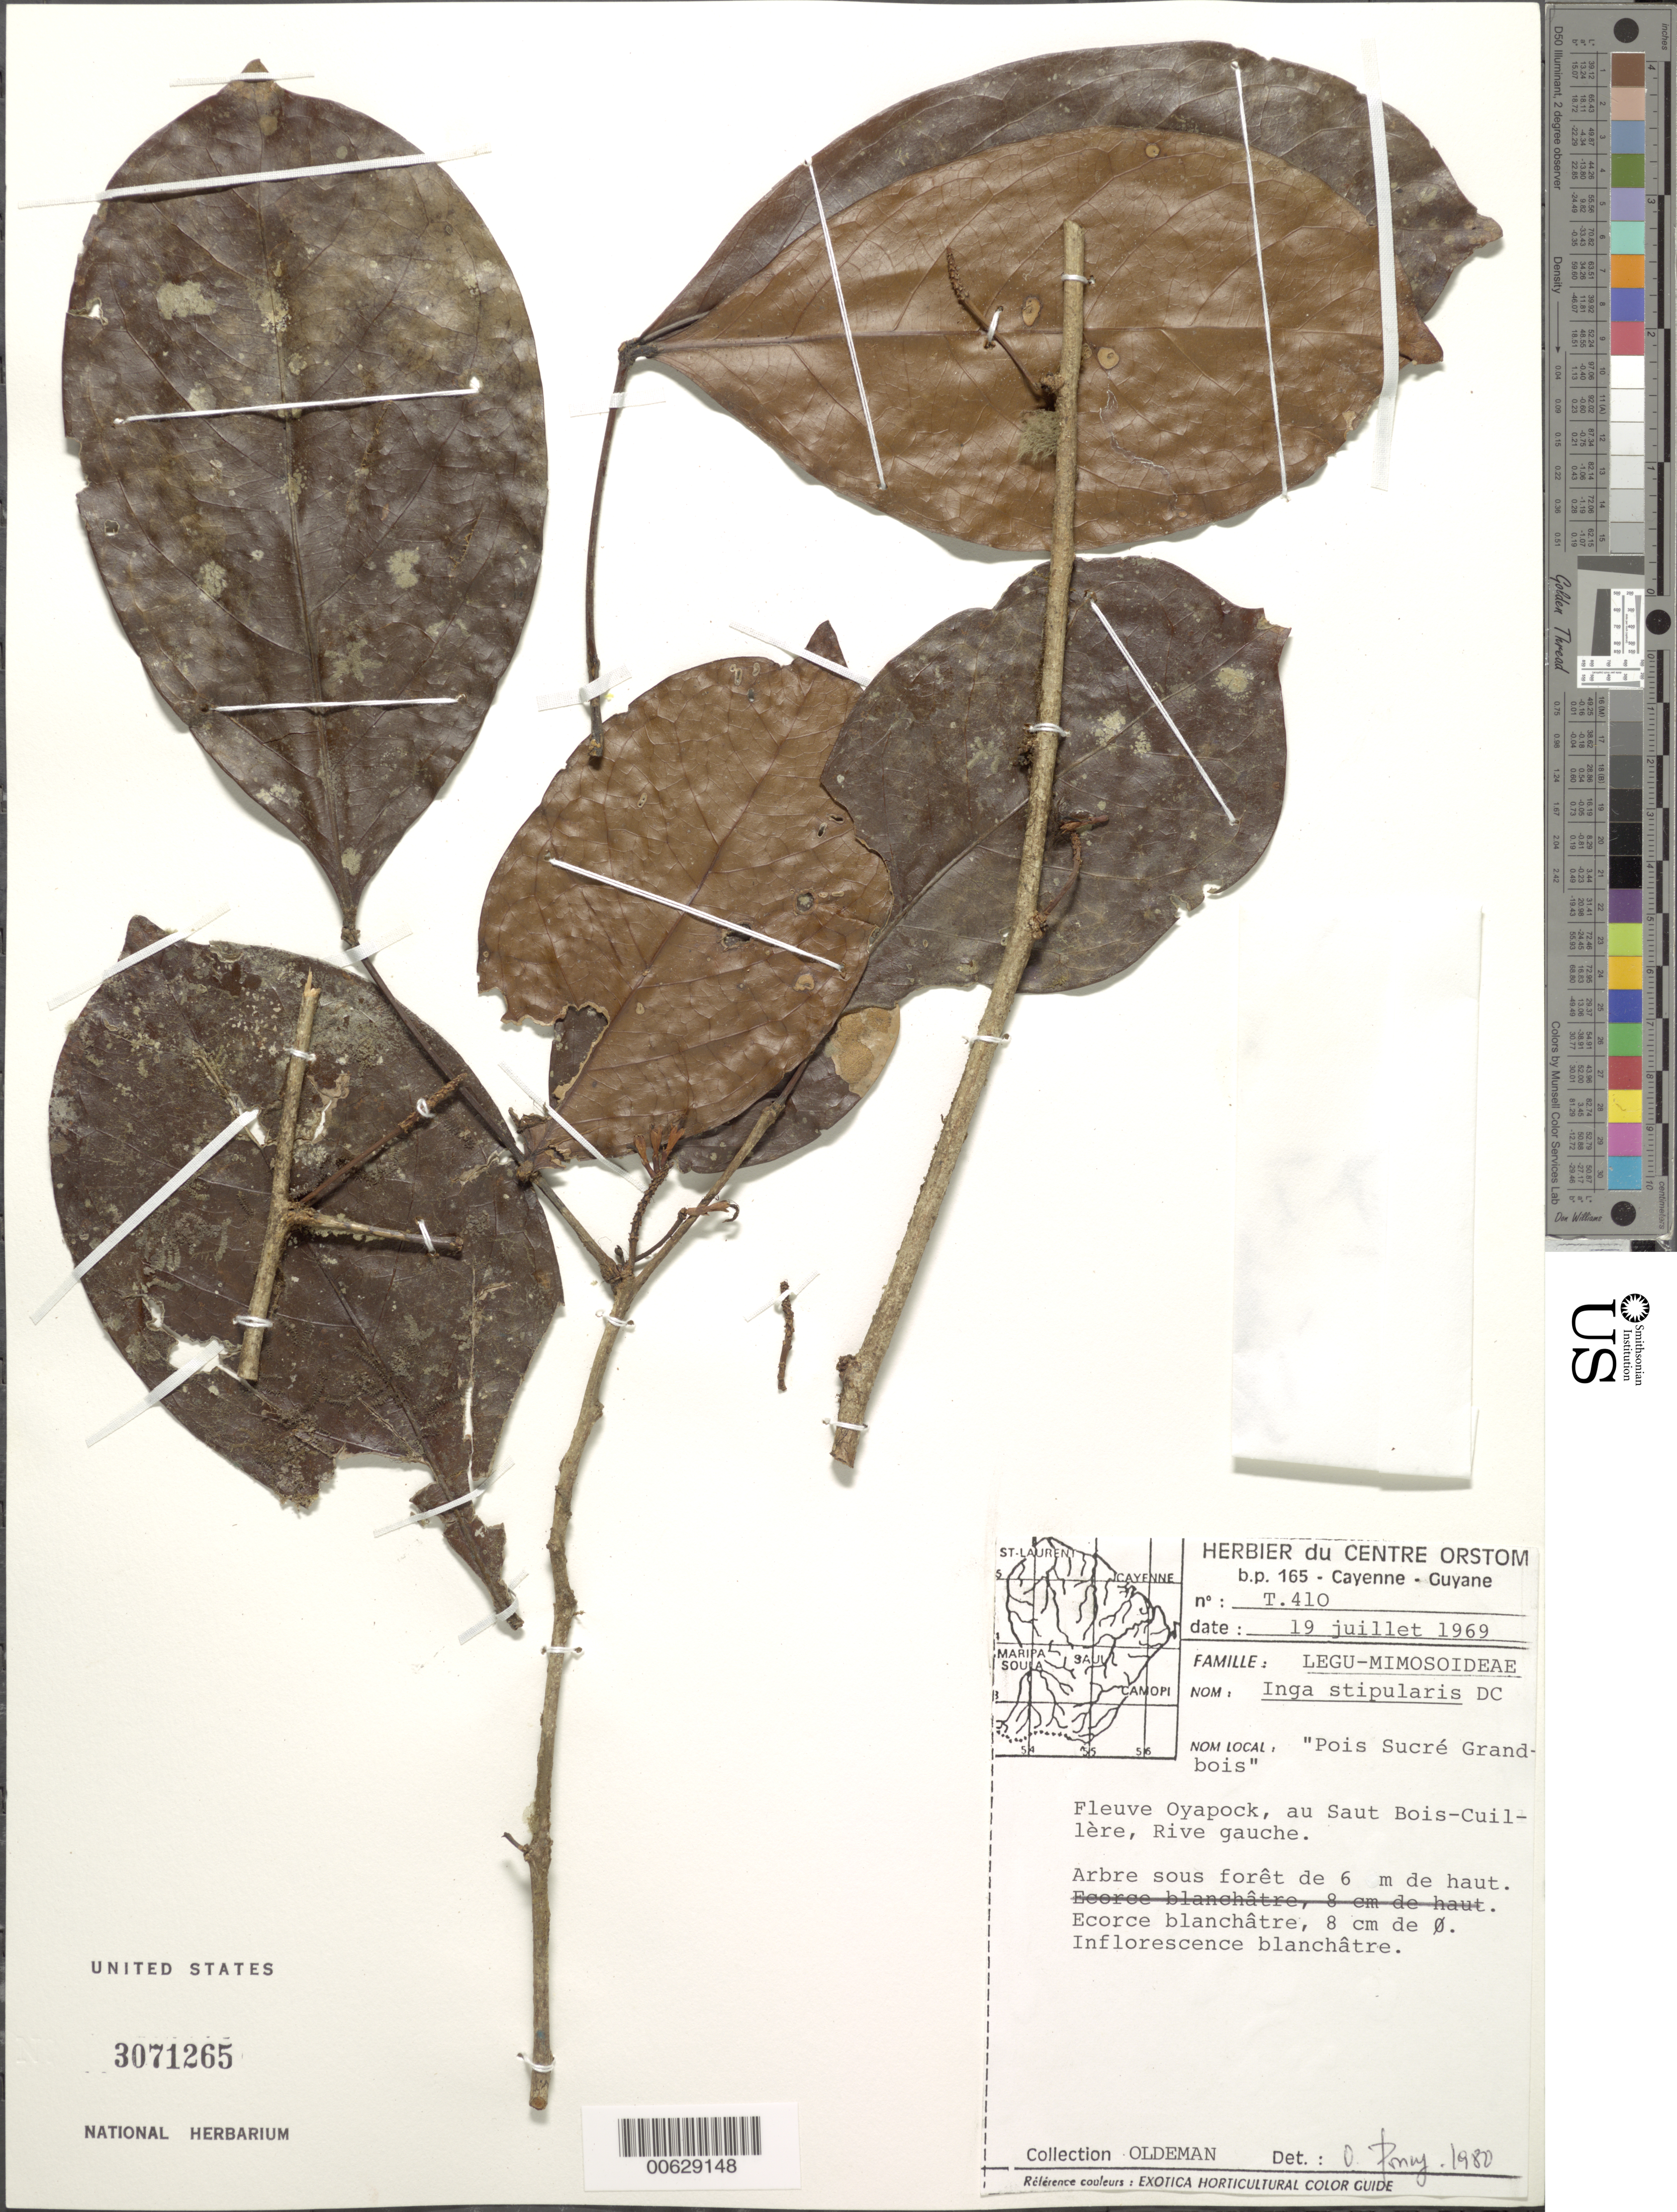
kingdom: Plantae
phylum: Tracheophyta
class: Magnoliopsida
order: Fabales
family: Fabaceae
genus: Inga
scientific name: Inga stipularis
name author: DC.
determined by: Poncy, O.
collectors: R. Oldeman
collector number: T 410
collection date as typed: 19-Jul-69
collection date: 1969-07-19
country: French Guiana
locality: Fleuve Oyapock, Roche Sikini, Saut Bois-Cuillère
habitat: Rive gauche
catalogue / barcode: US 3071265